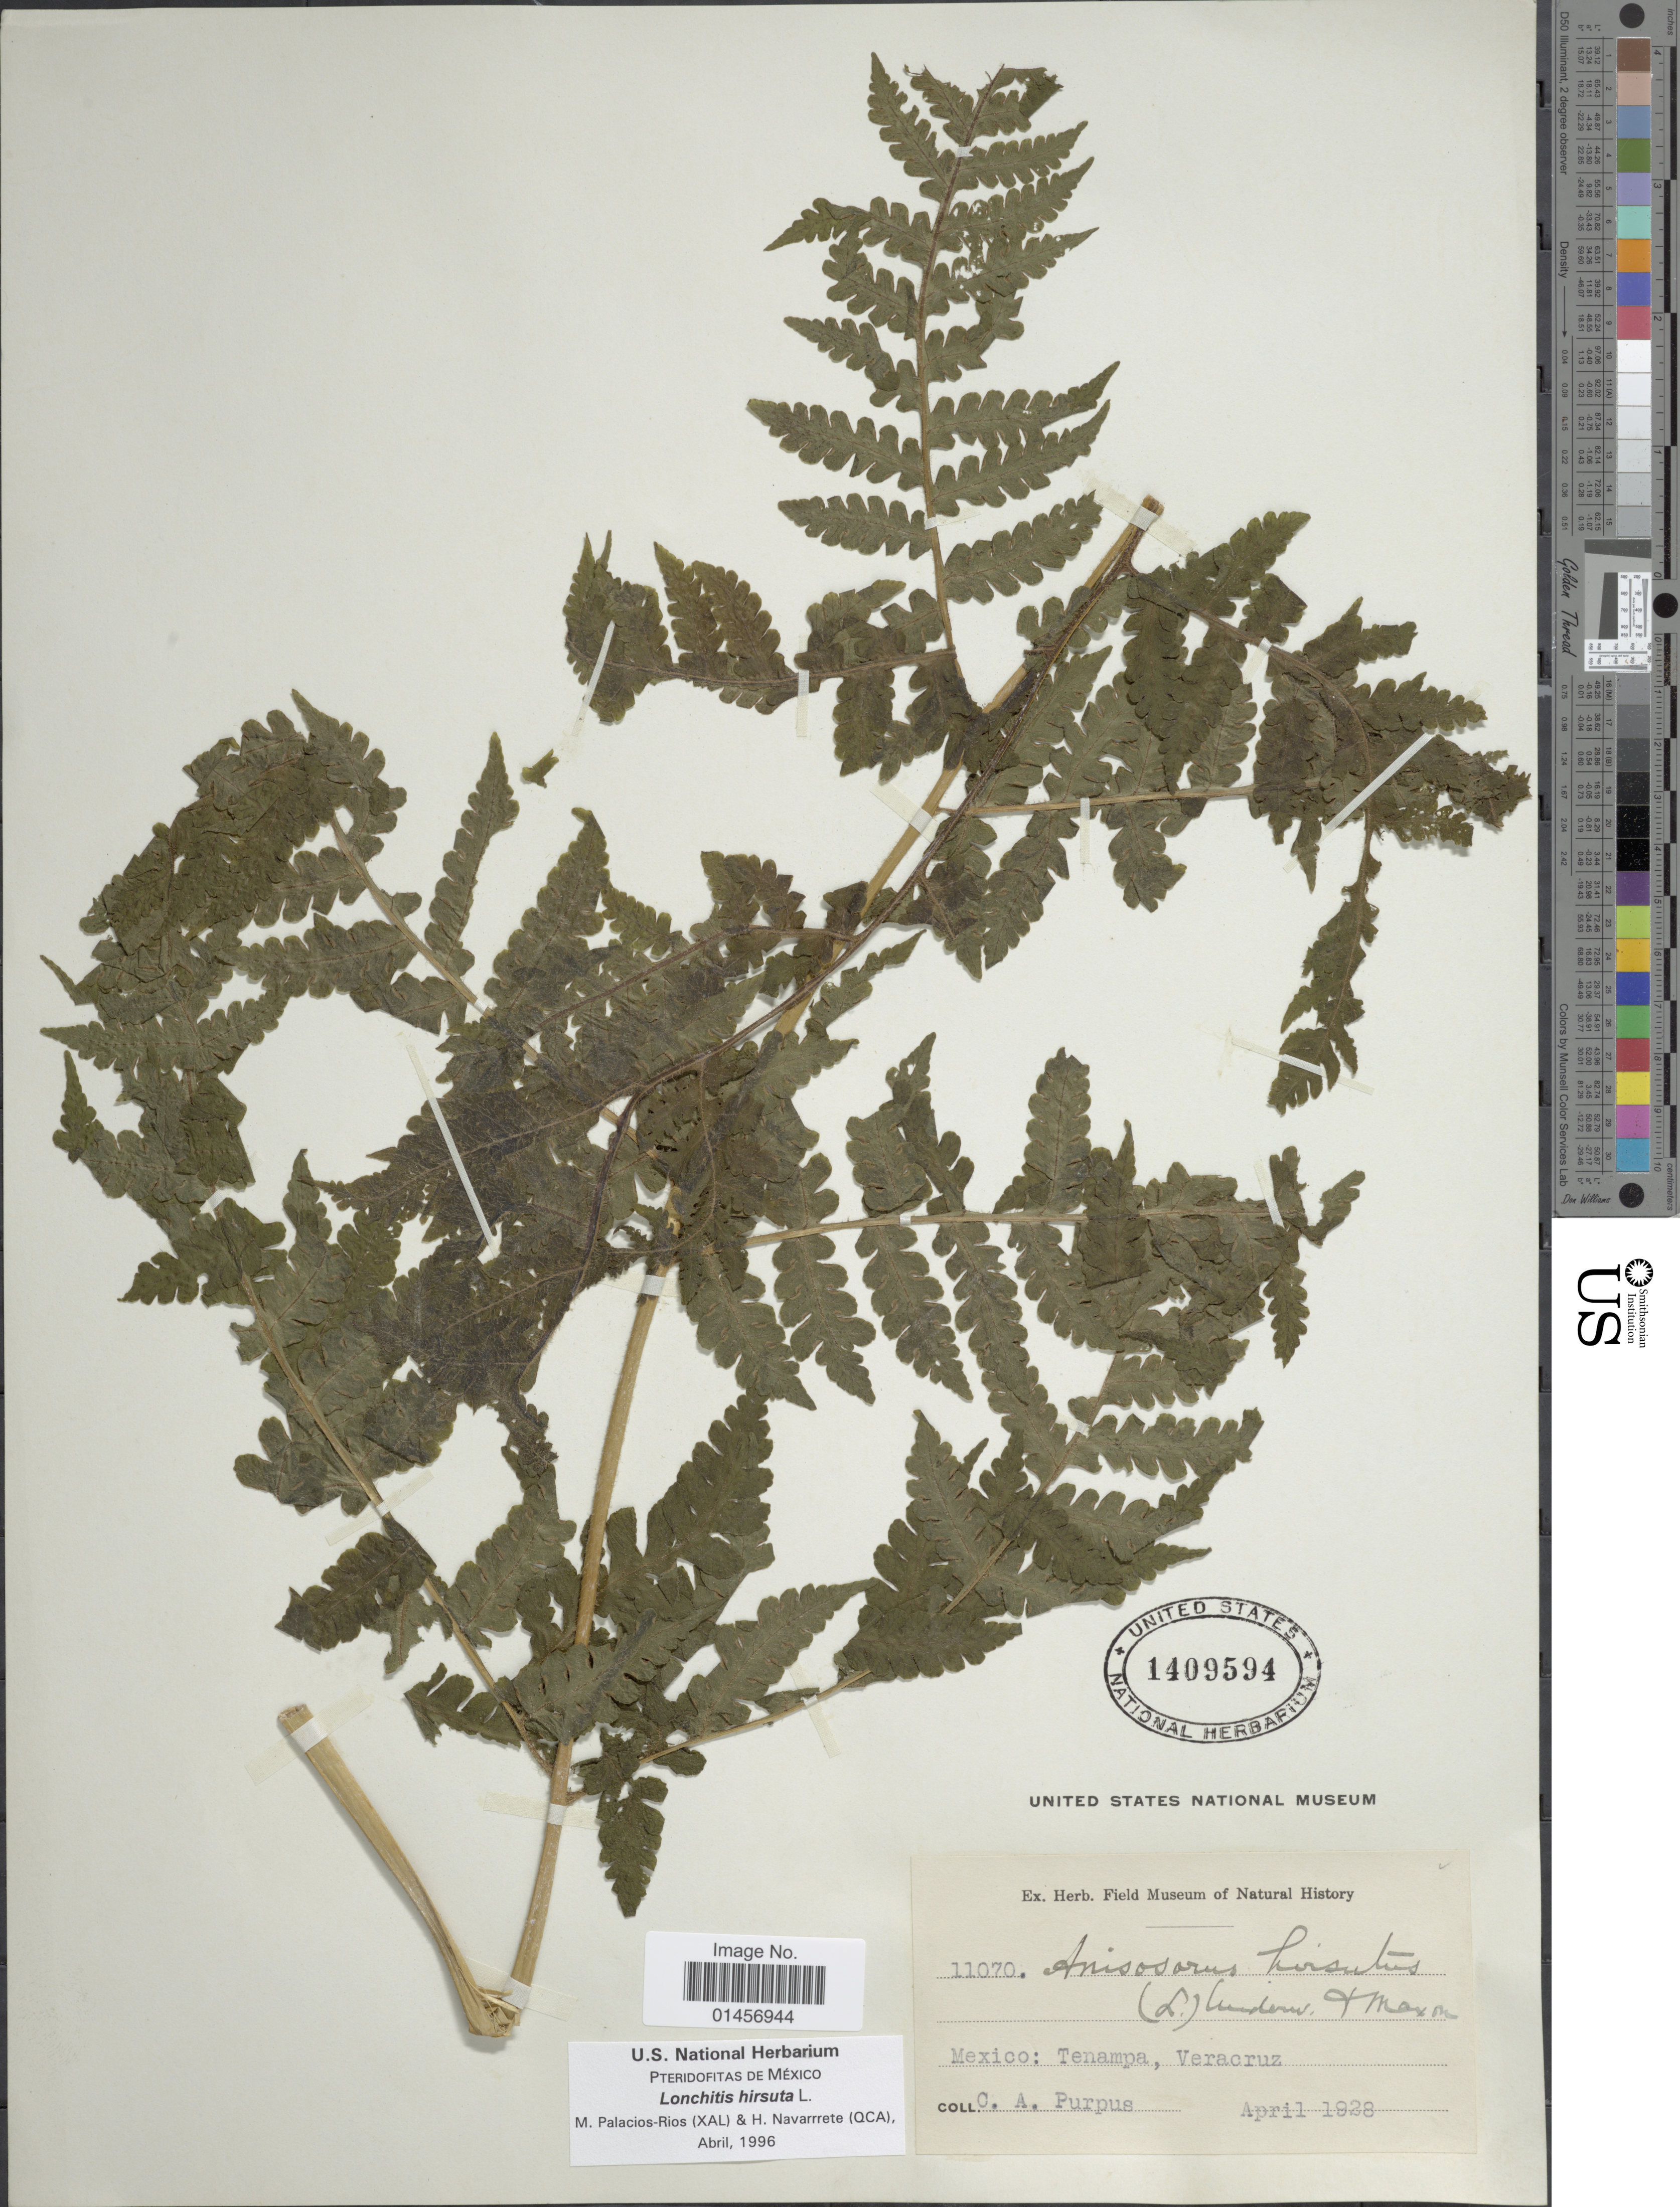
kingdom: Plantae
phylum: Tracheophyta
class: Polypodiopsida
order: Polypodiales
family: Lonchitidaceae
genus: Lonchitis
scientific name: Lonchitis hirsuta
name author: L.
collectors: C. A. Purpus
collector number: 11070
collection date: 1928-04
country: Mexico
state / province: Veracruz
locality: Mexico, Tenampa, Veracruz.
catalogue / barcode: US 1409594